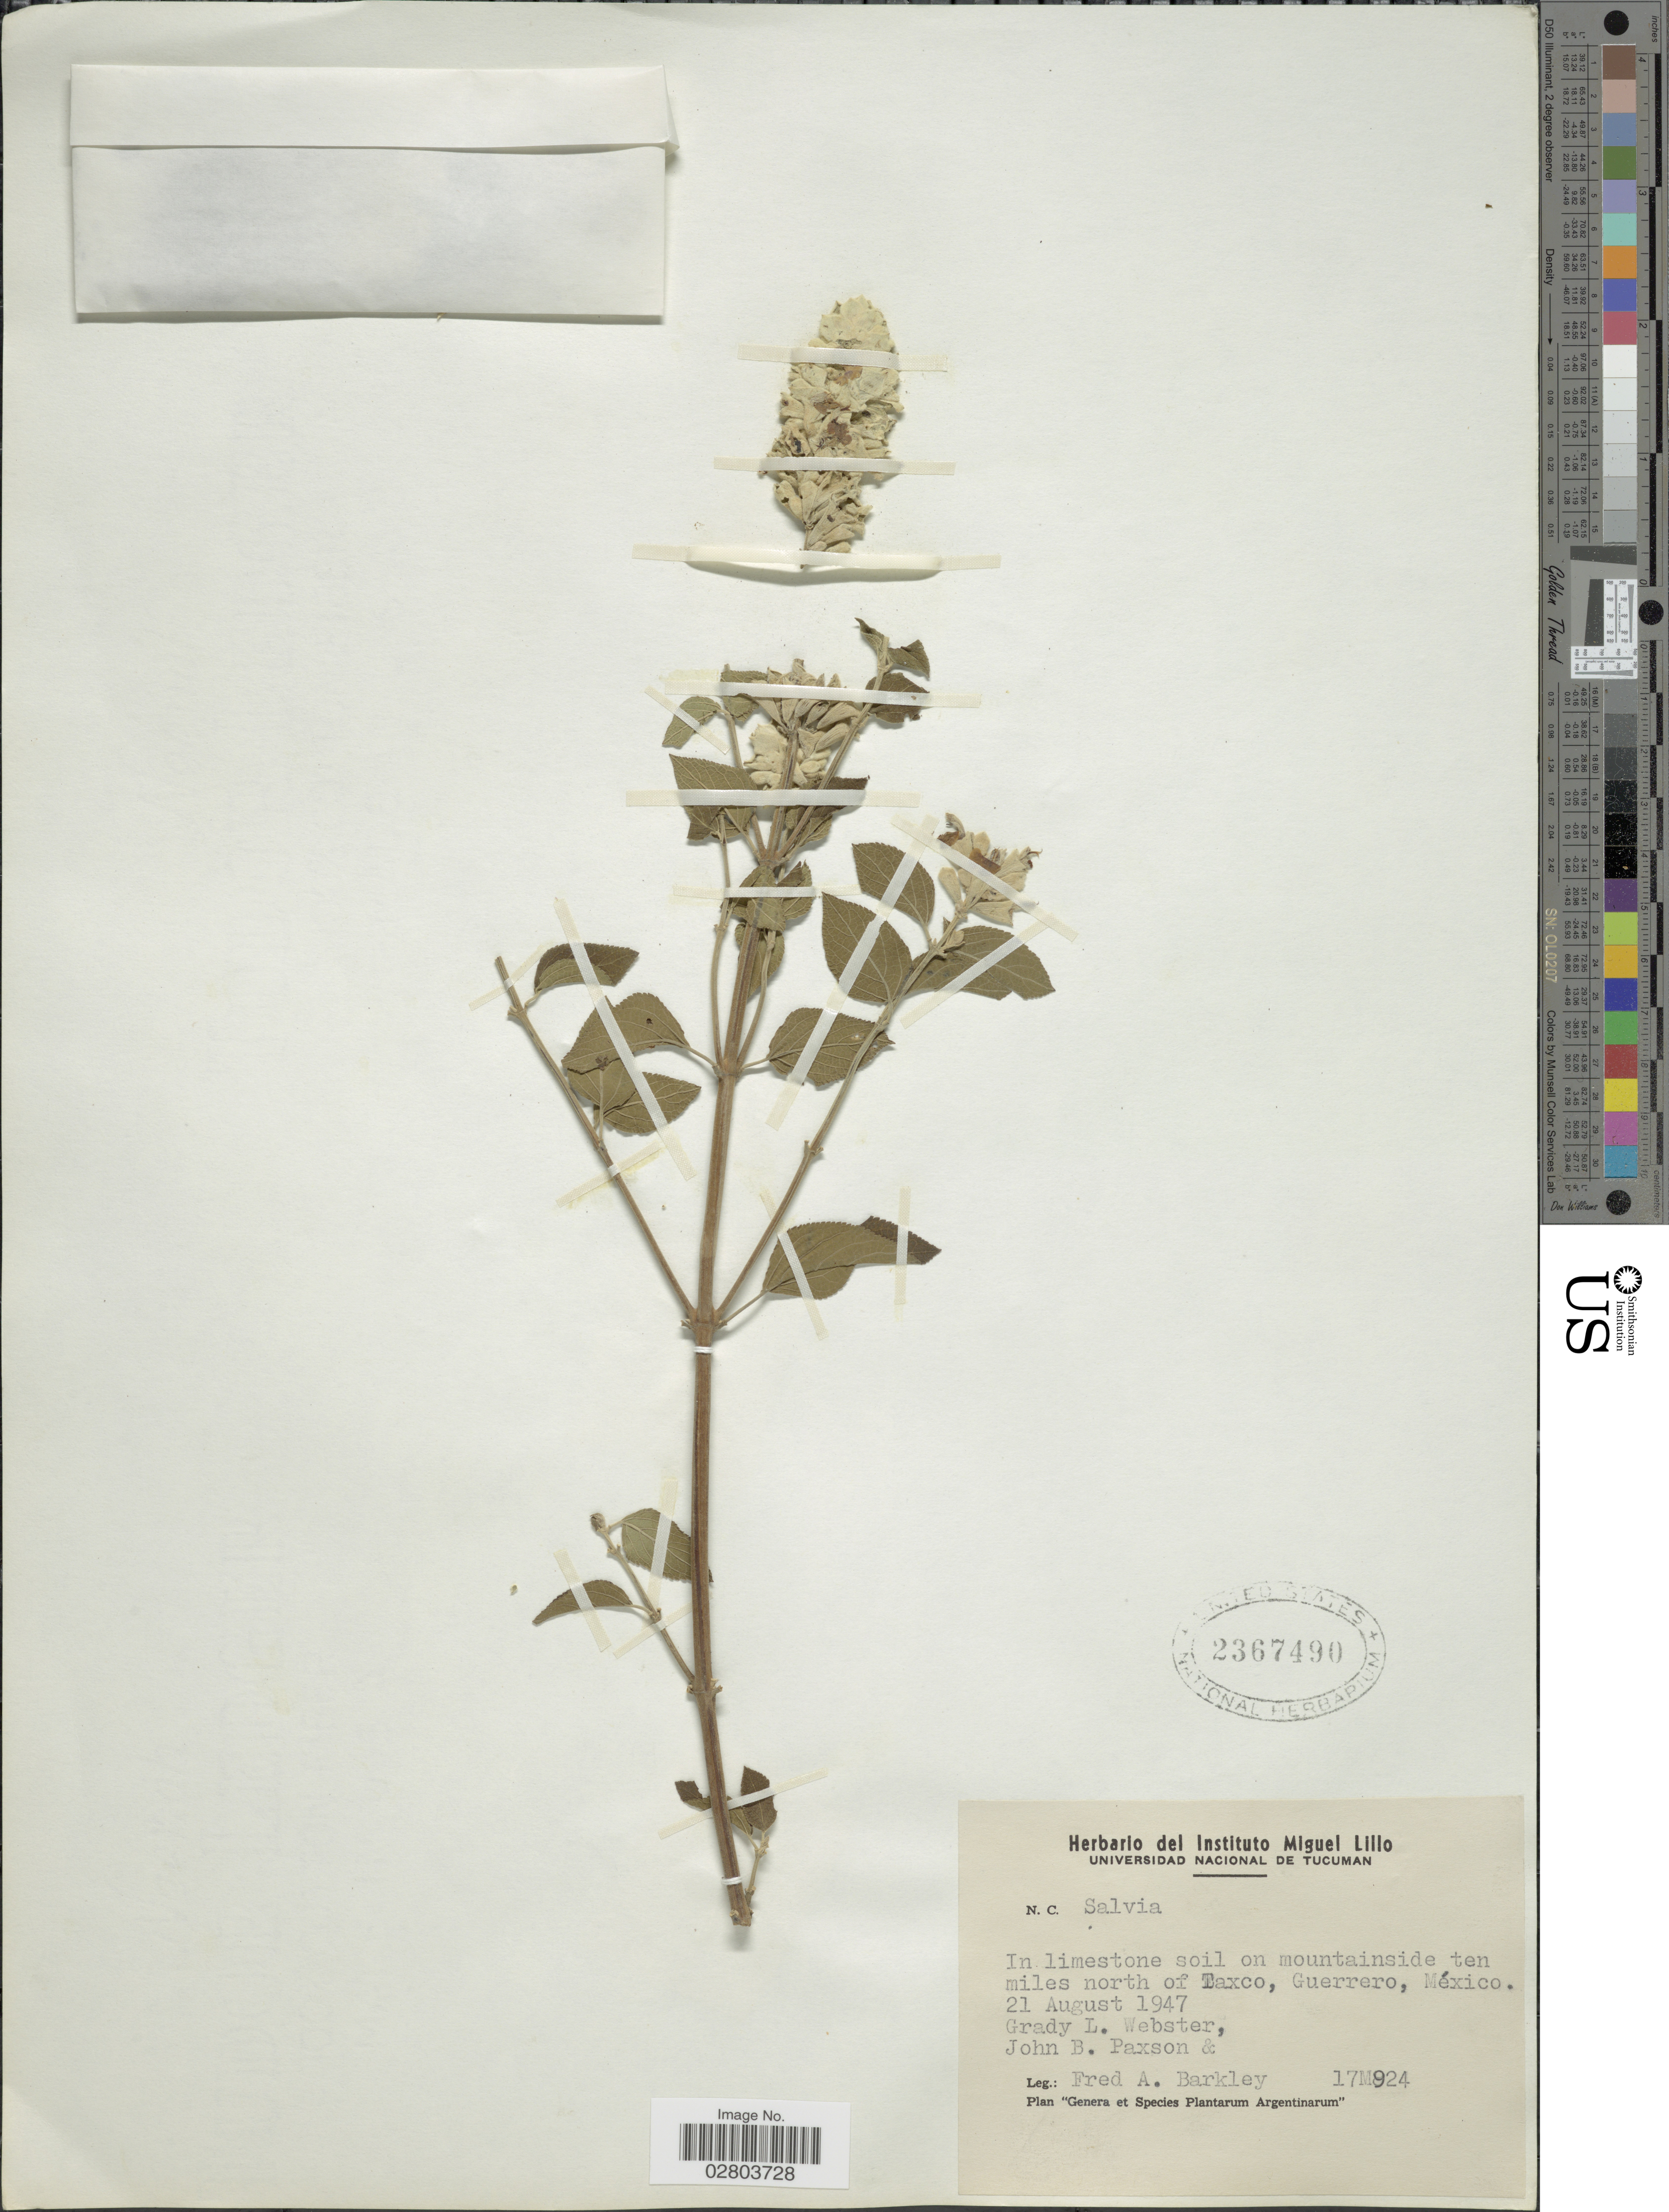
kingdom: Plantae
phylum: Tracheophyta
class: Magnoliopsida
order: Lamiales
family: Lamiaceae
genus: Salvia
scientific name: Salvia sp.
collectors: F. A. Barkley, G. L. Webster & J. B. Paxson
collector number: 17M924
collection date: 1947-08-21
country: Mexico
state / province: Guerrero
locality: In limestone soil on mountainside ten miles north of Taxco.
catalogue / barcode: US 2367490